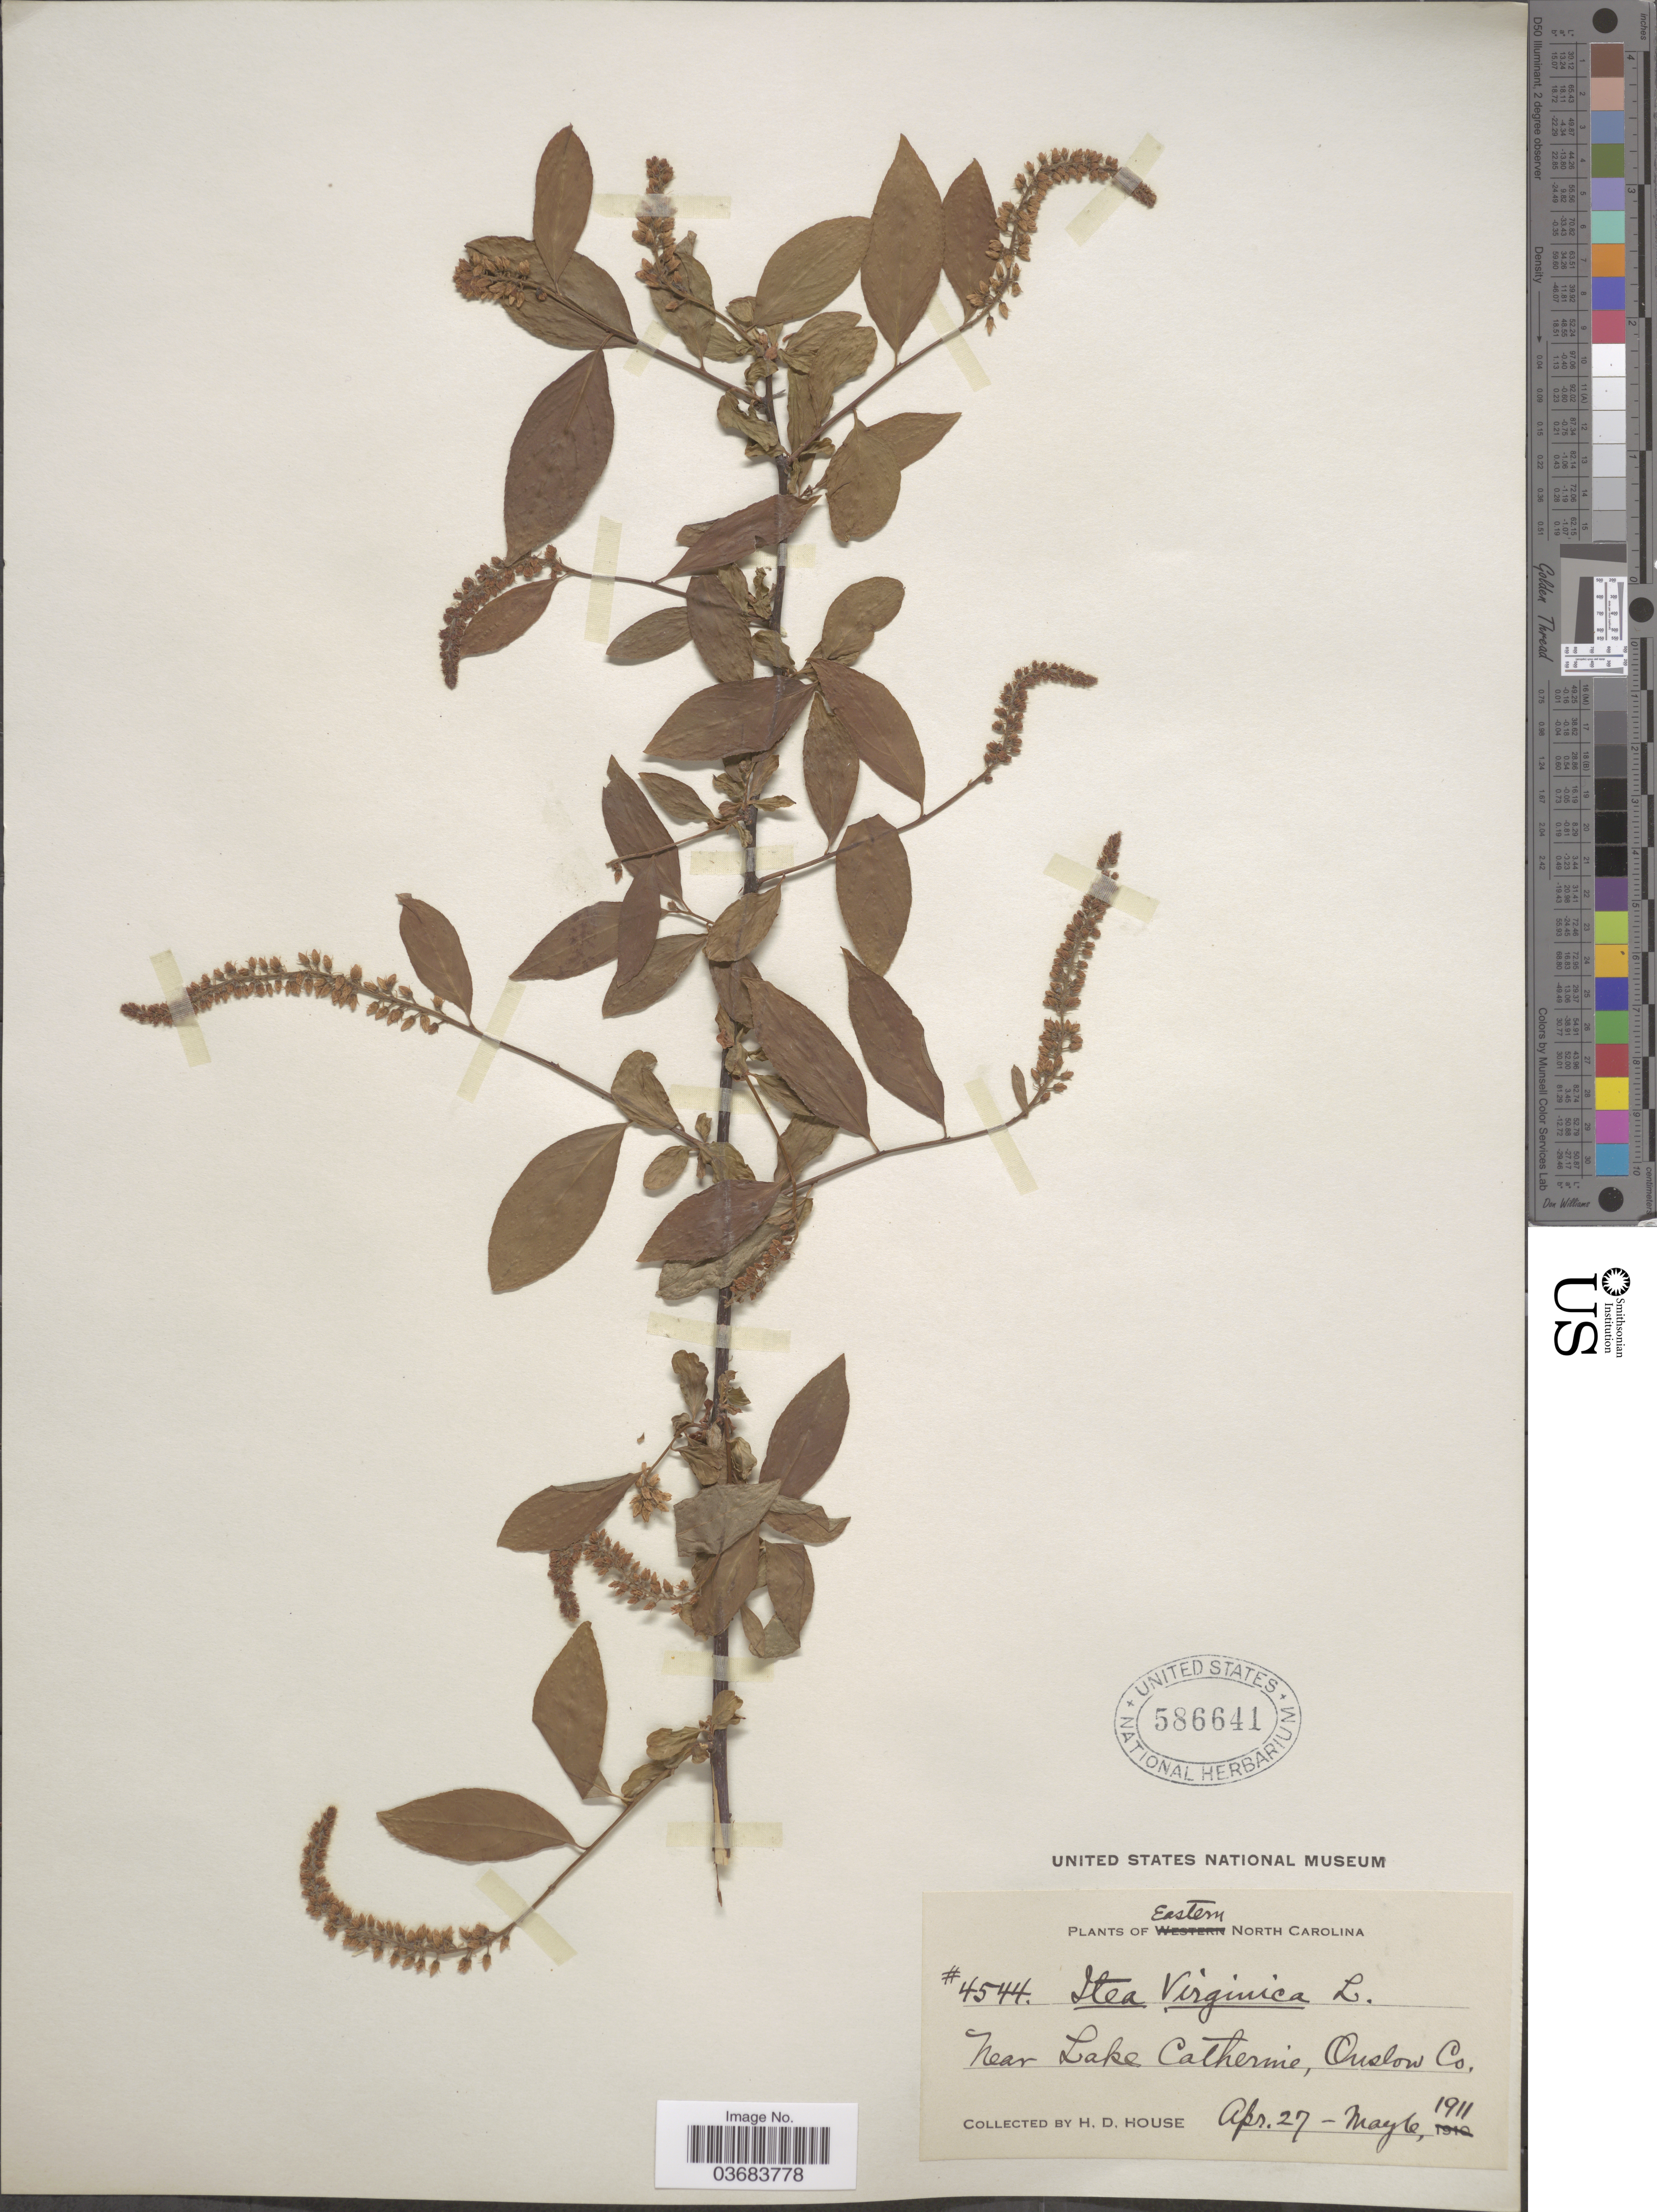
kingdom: Plantae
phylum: Tracheophyta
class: Magnoliopsida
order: Saxifragales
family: Iteaceae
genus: Itea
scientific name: Itea virginica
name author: L.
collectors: H. D. House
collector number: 4544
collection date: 1911-04-27/1911-05-06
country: United States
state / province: North Carolina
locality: Eastern North Carolina. Near Lake Catherine, Onslow Co.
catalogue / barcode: US 586641